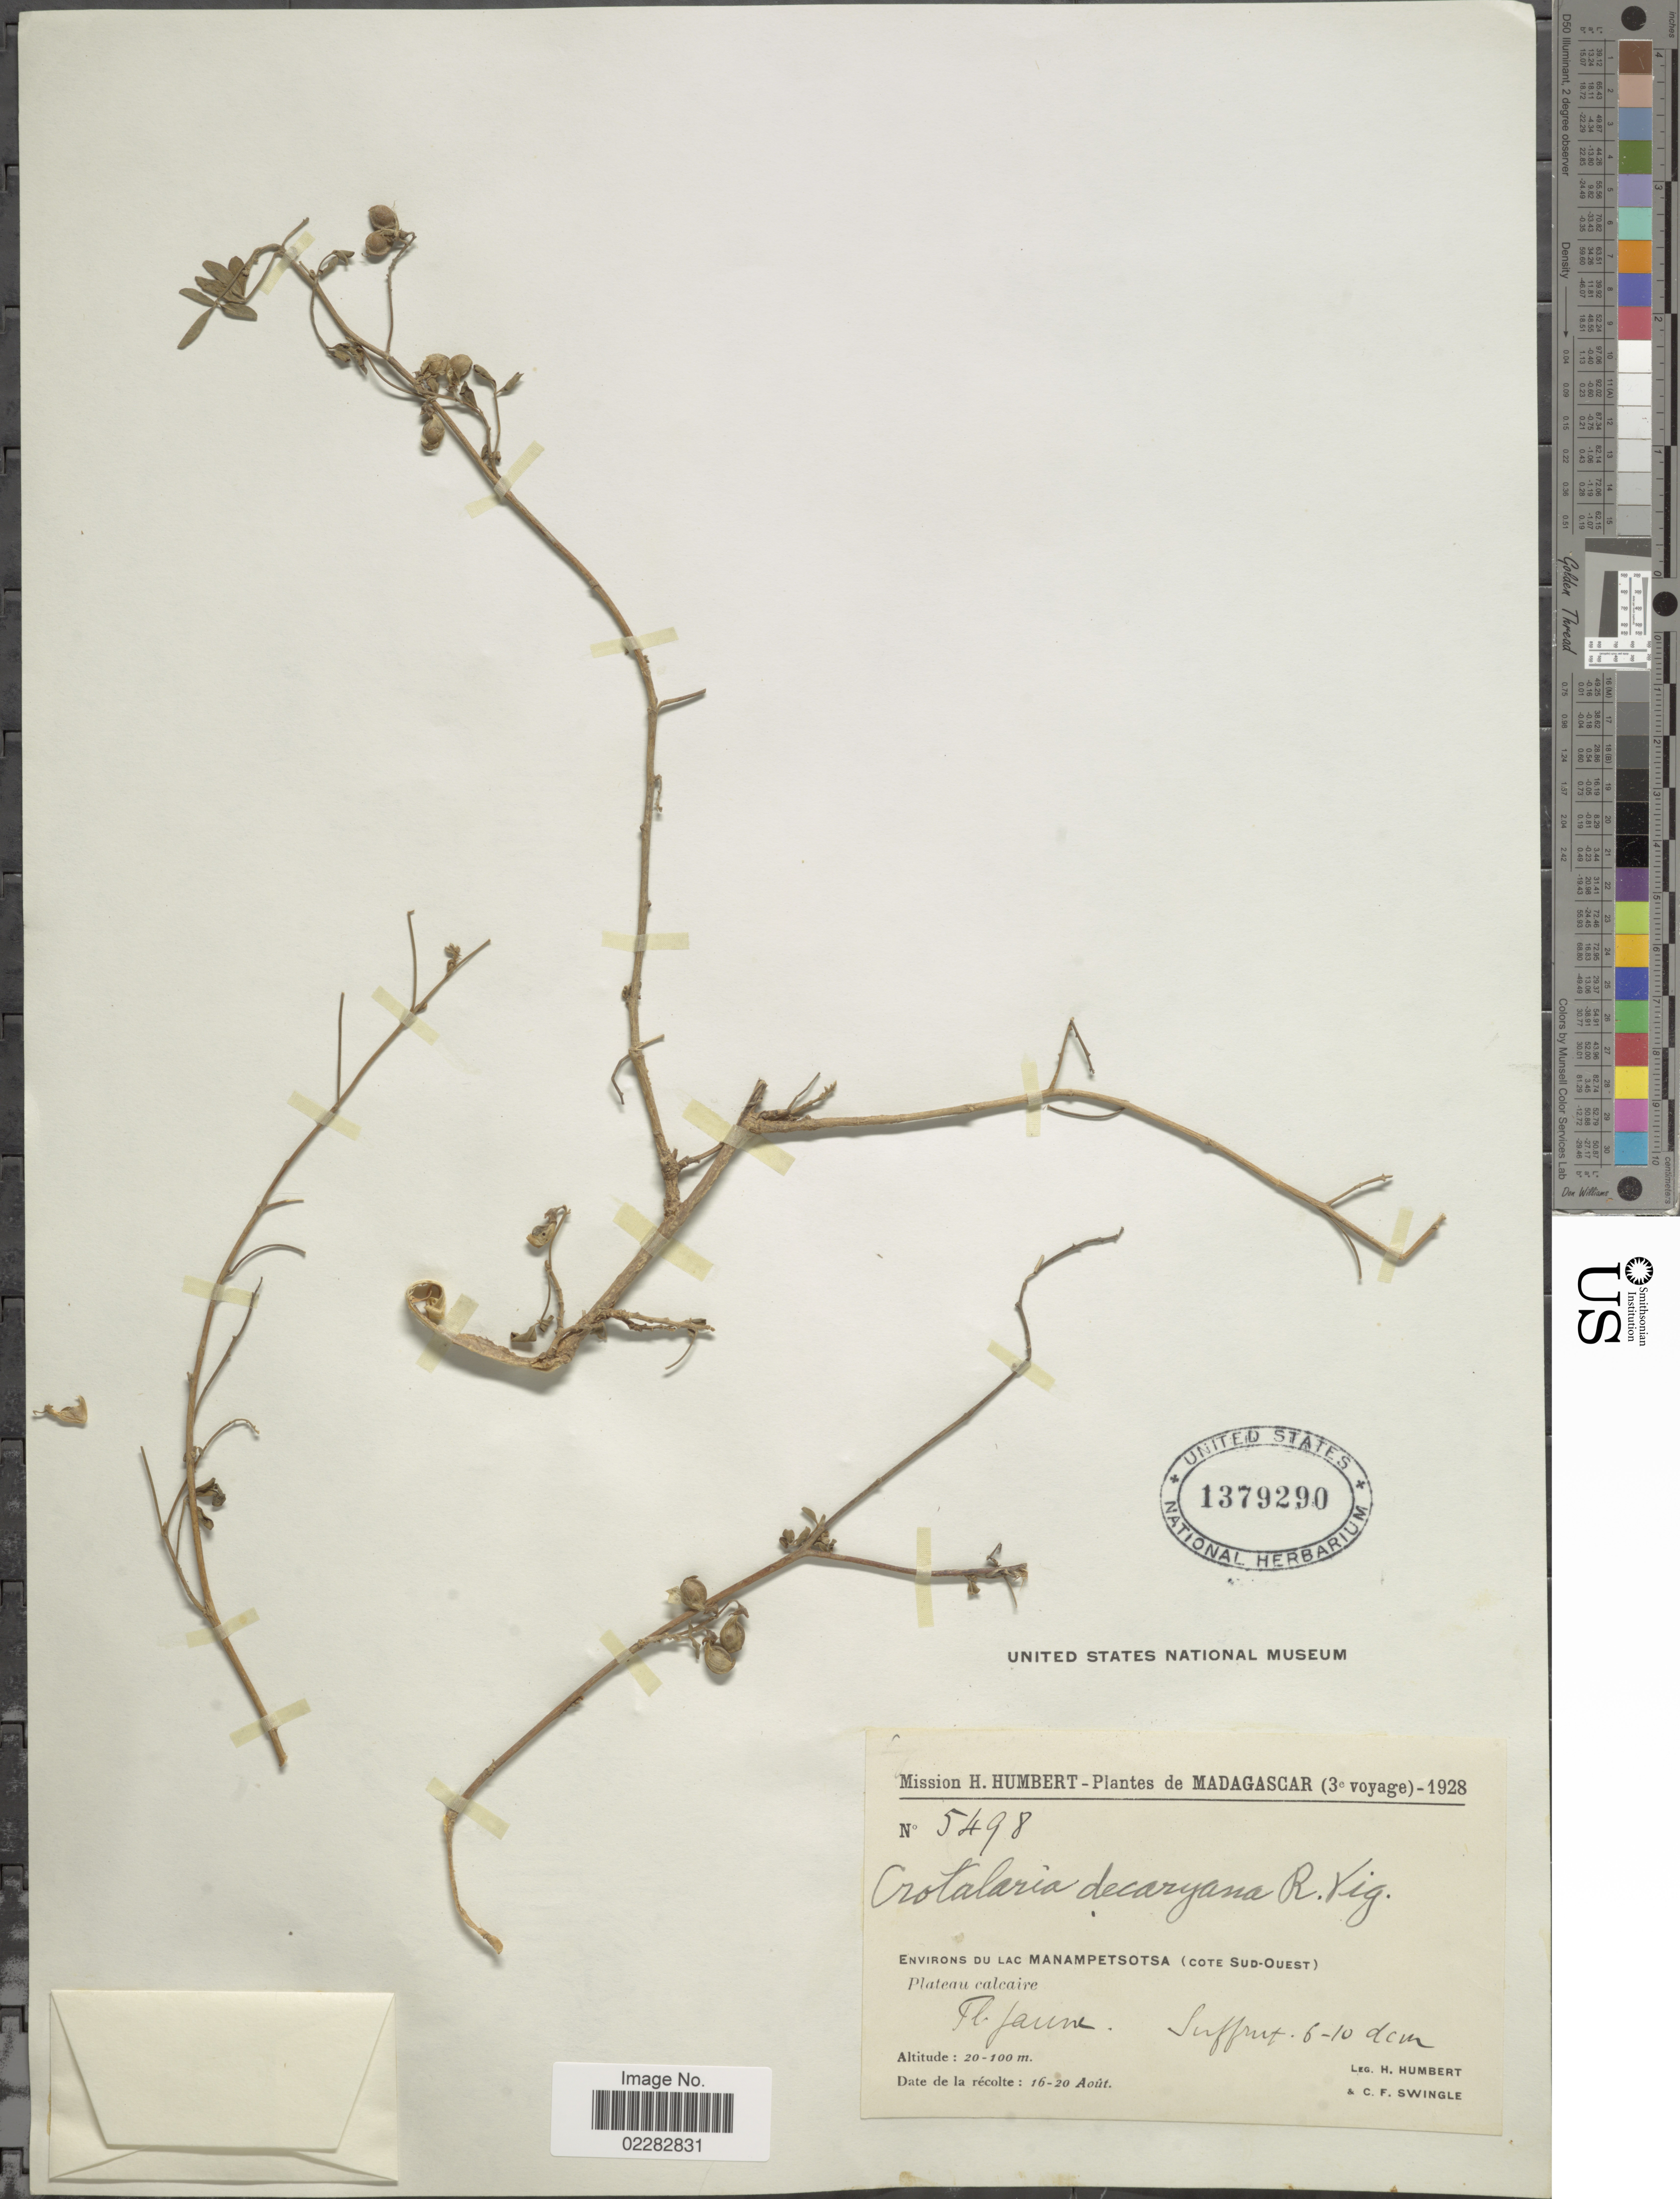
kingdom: Plantae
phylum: Tracheophyta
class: Magnoliopsida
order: Fabales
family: Fabaceae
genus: Crotalaria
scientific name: Crotalaria decaryana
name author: R. Vig.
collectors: H. Humbert & C. Swingle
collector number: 5498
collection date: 1928-08-16/1928-08-20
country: Madagascar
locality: Environs du lac Manampetsotsa (cote Sud-Ouest), plateau calcaire.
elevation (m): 20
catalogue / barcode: US 1379290